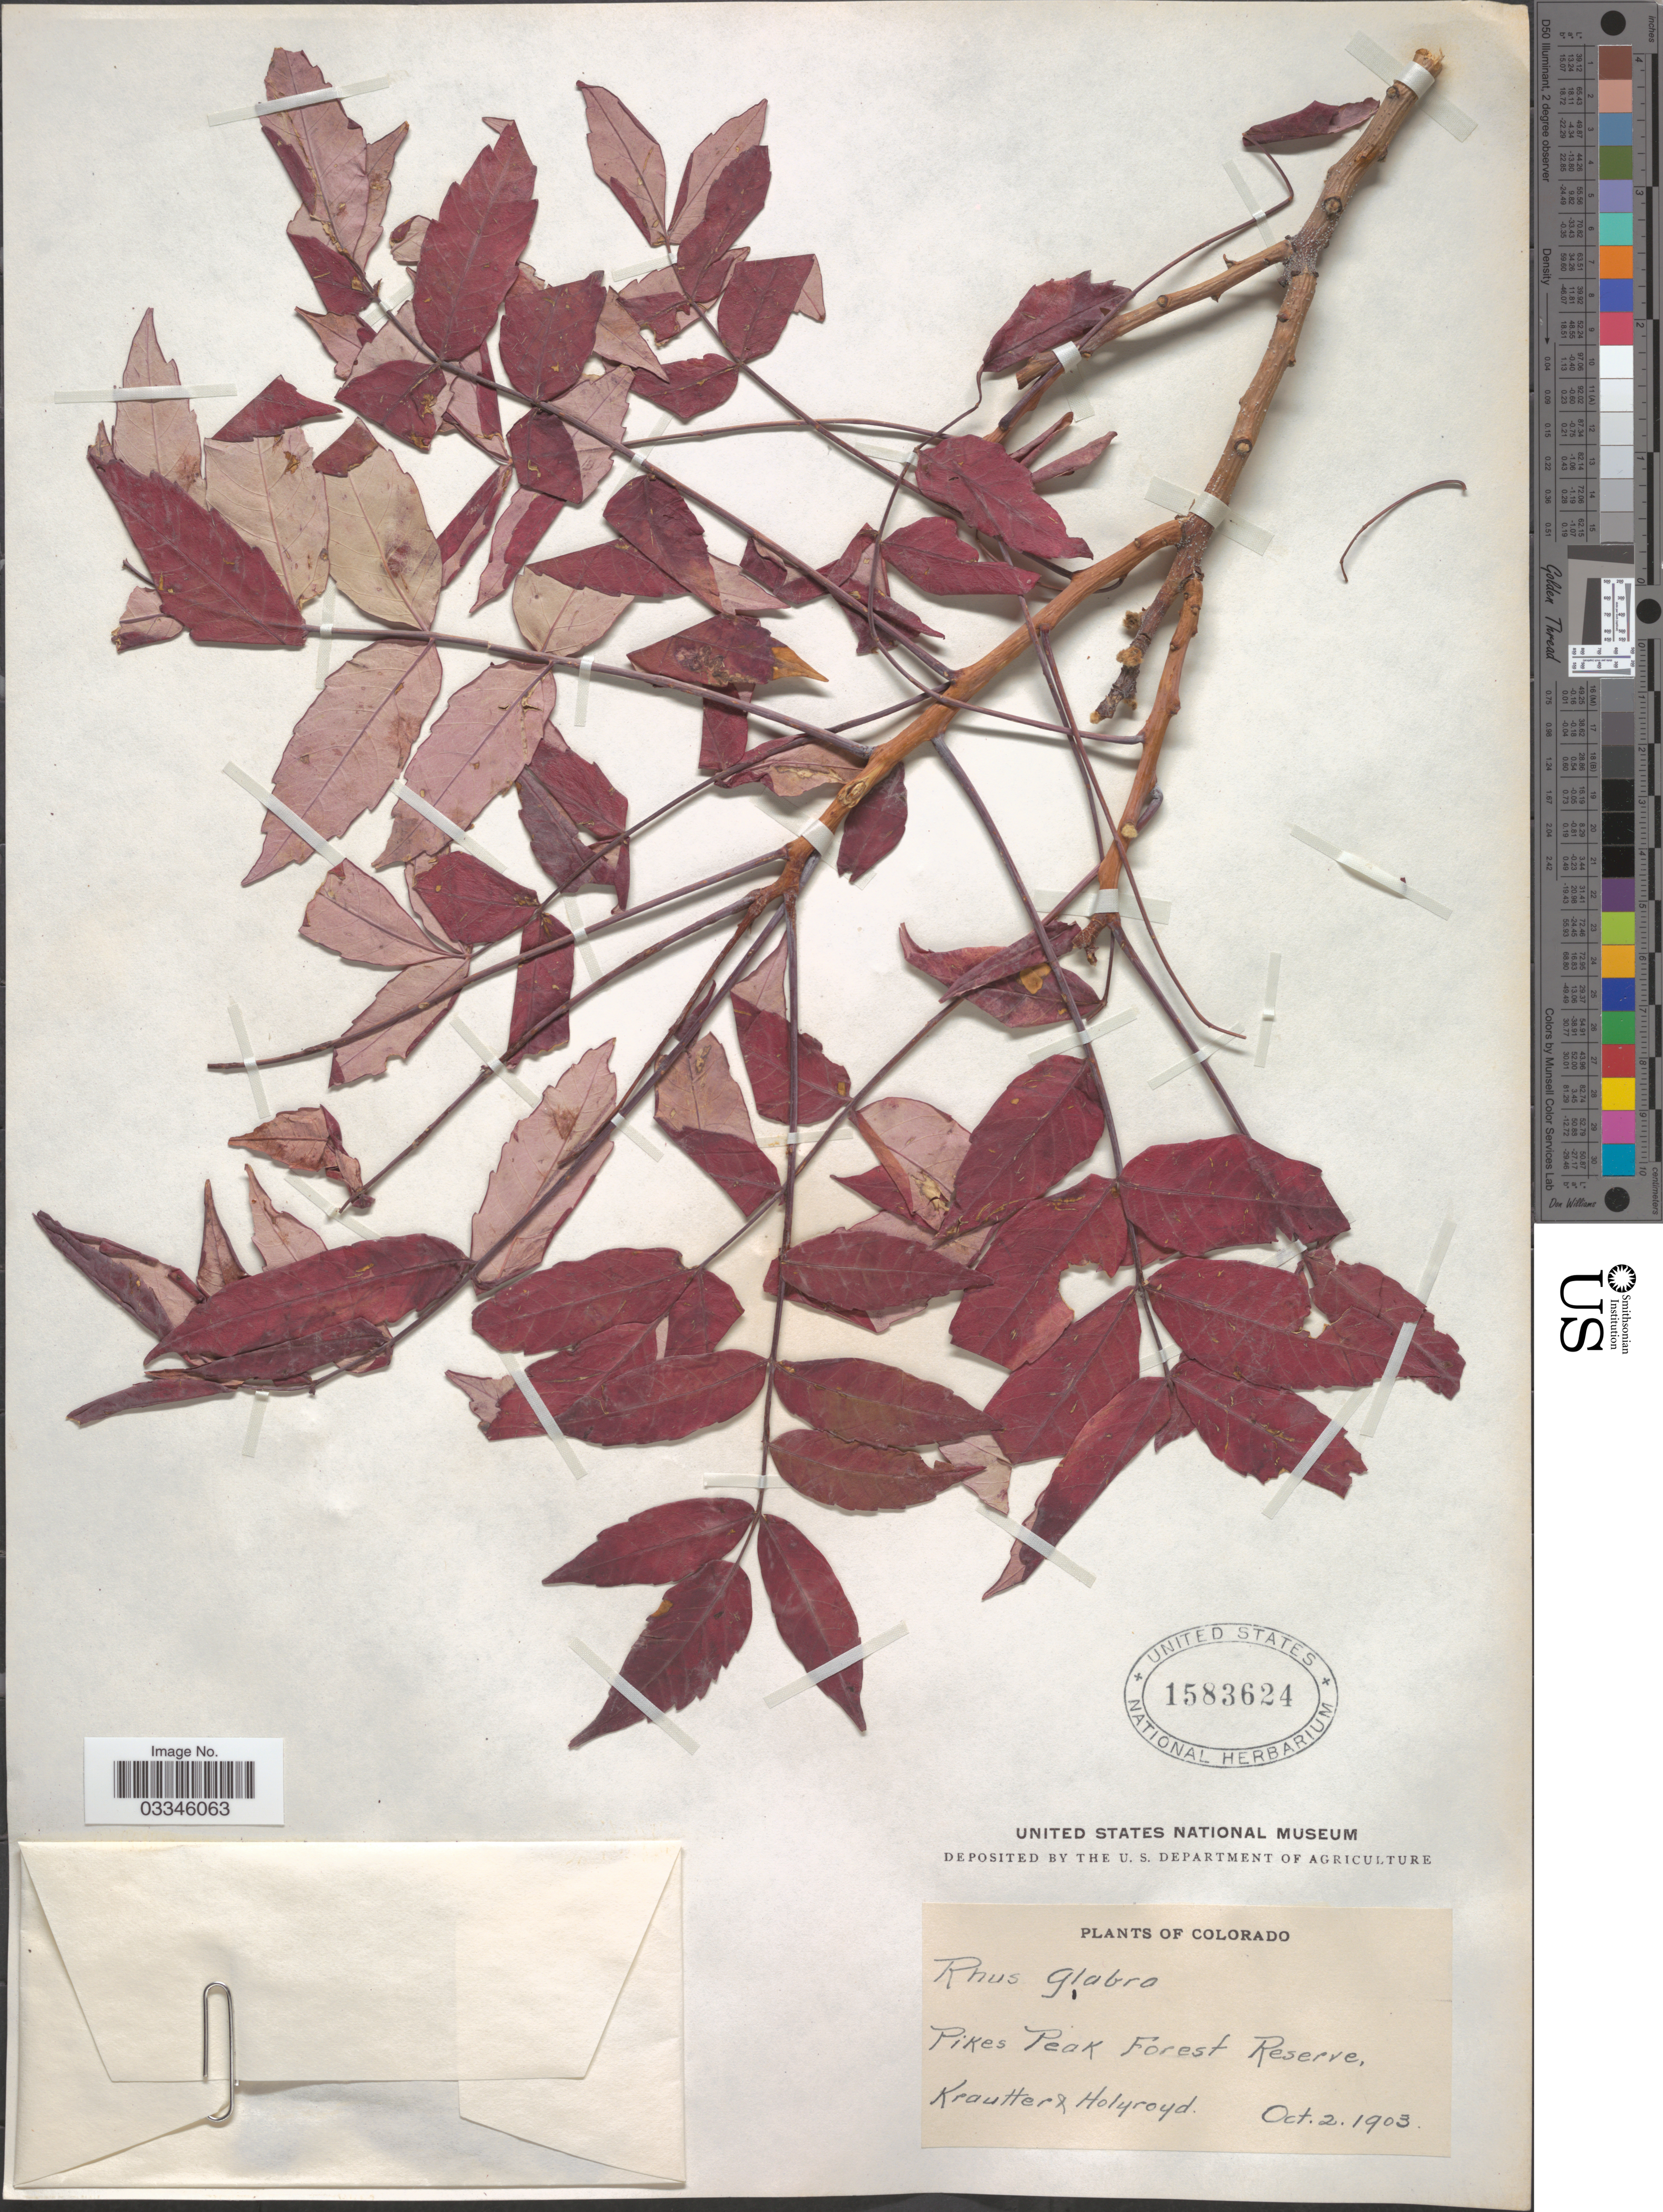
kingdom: Plantae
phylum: Tracheophyta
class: Magnoliopsida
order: Sapindales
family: Anacardiaceae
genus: Rhus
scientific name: Rhus glabra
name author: L.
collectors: -. Krautter & Holyroyd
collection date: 1903-10-02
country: United States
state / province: Colorado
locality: Pikes Peak Forest Reserve.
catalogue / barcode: US 1583624